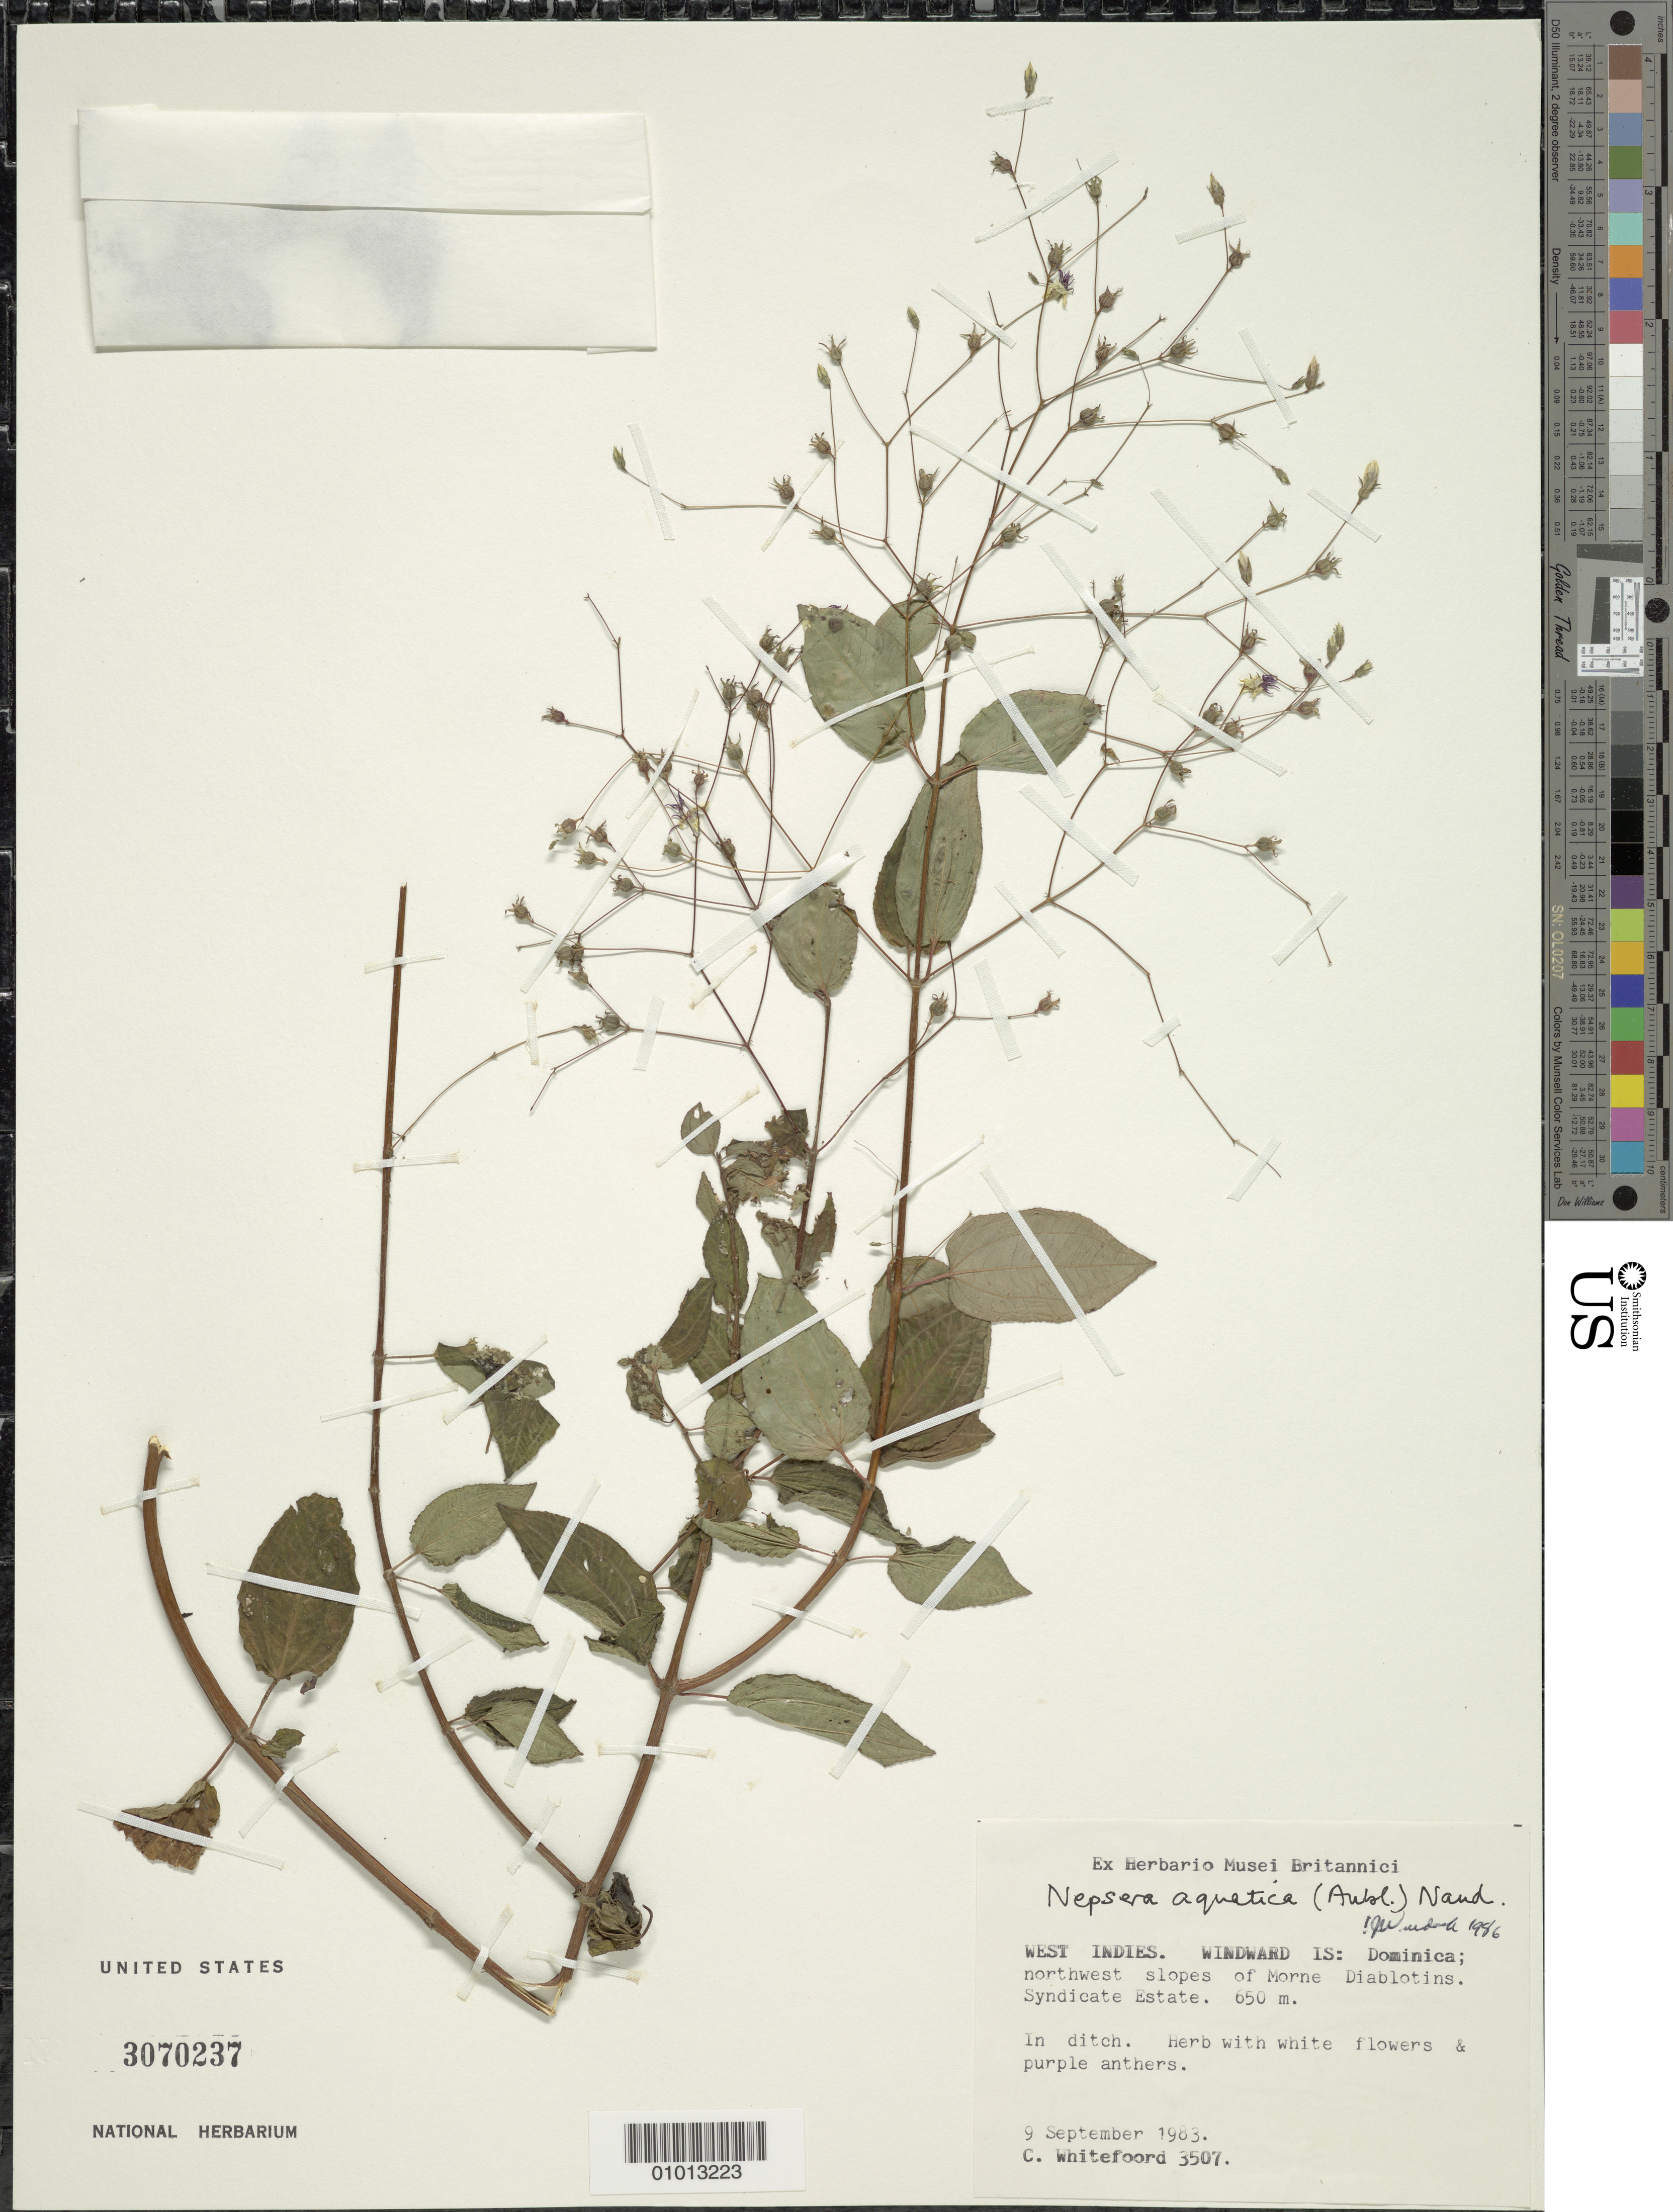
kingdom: Plantae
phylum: Tracheophyta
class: Magnoliopsida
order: Myrtales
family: Melastomataceae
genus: Nepsera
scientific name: Nepsera aquatica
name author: (Aubl.) Naudin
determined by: Wurdack, John J., (US), US (UNITED STATES)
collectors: C. Whitefoord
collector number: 3507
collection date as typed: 09 Sep 1983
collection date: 1983-09-09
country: Dominica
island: Dominica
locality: Northwest slopes of Morne Diablotins, Syndicate Estate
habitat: In ditch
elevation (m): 650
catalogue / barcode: US 3070237